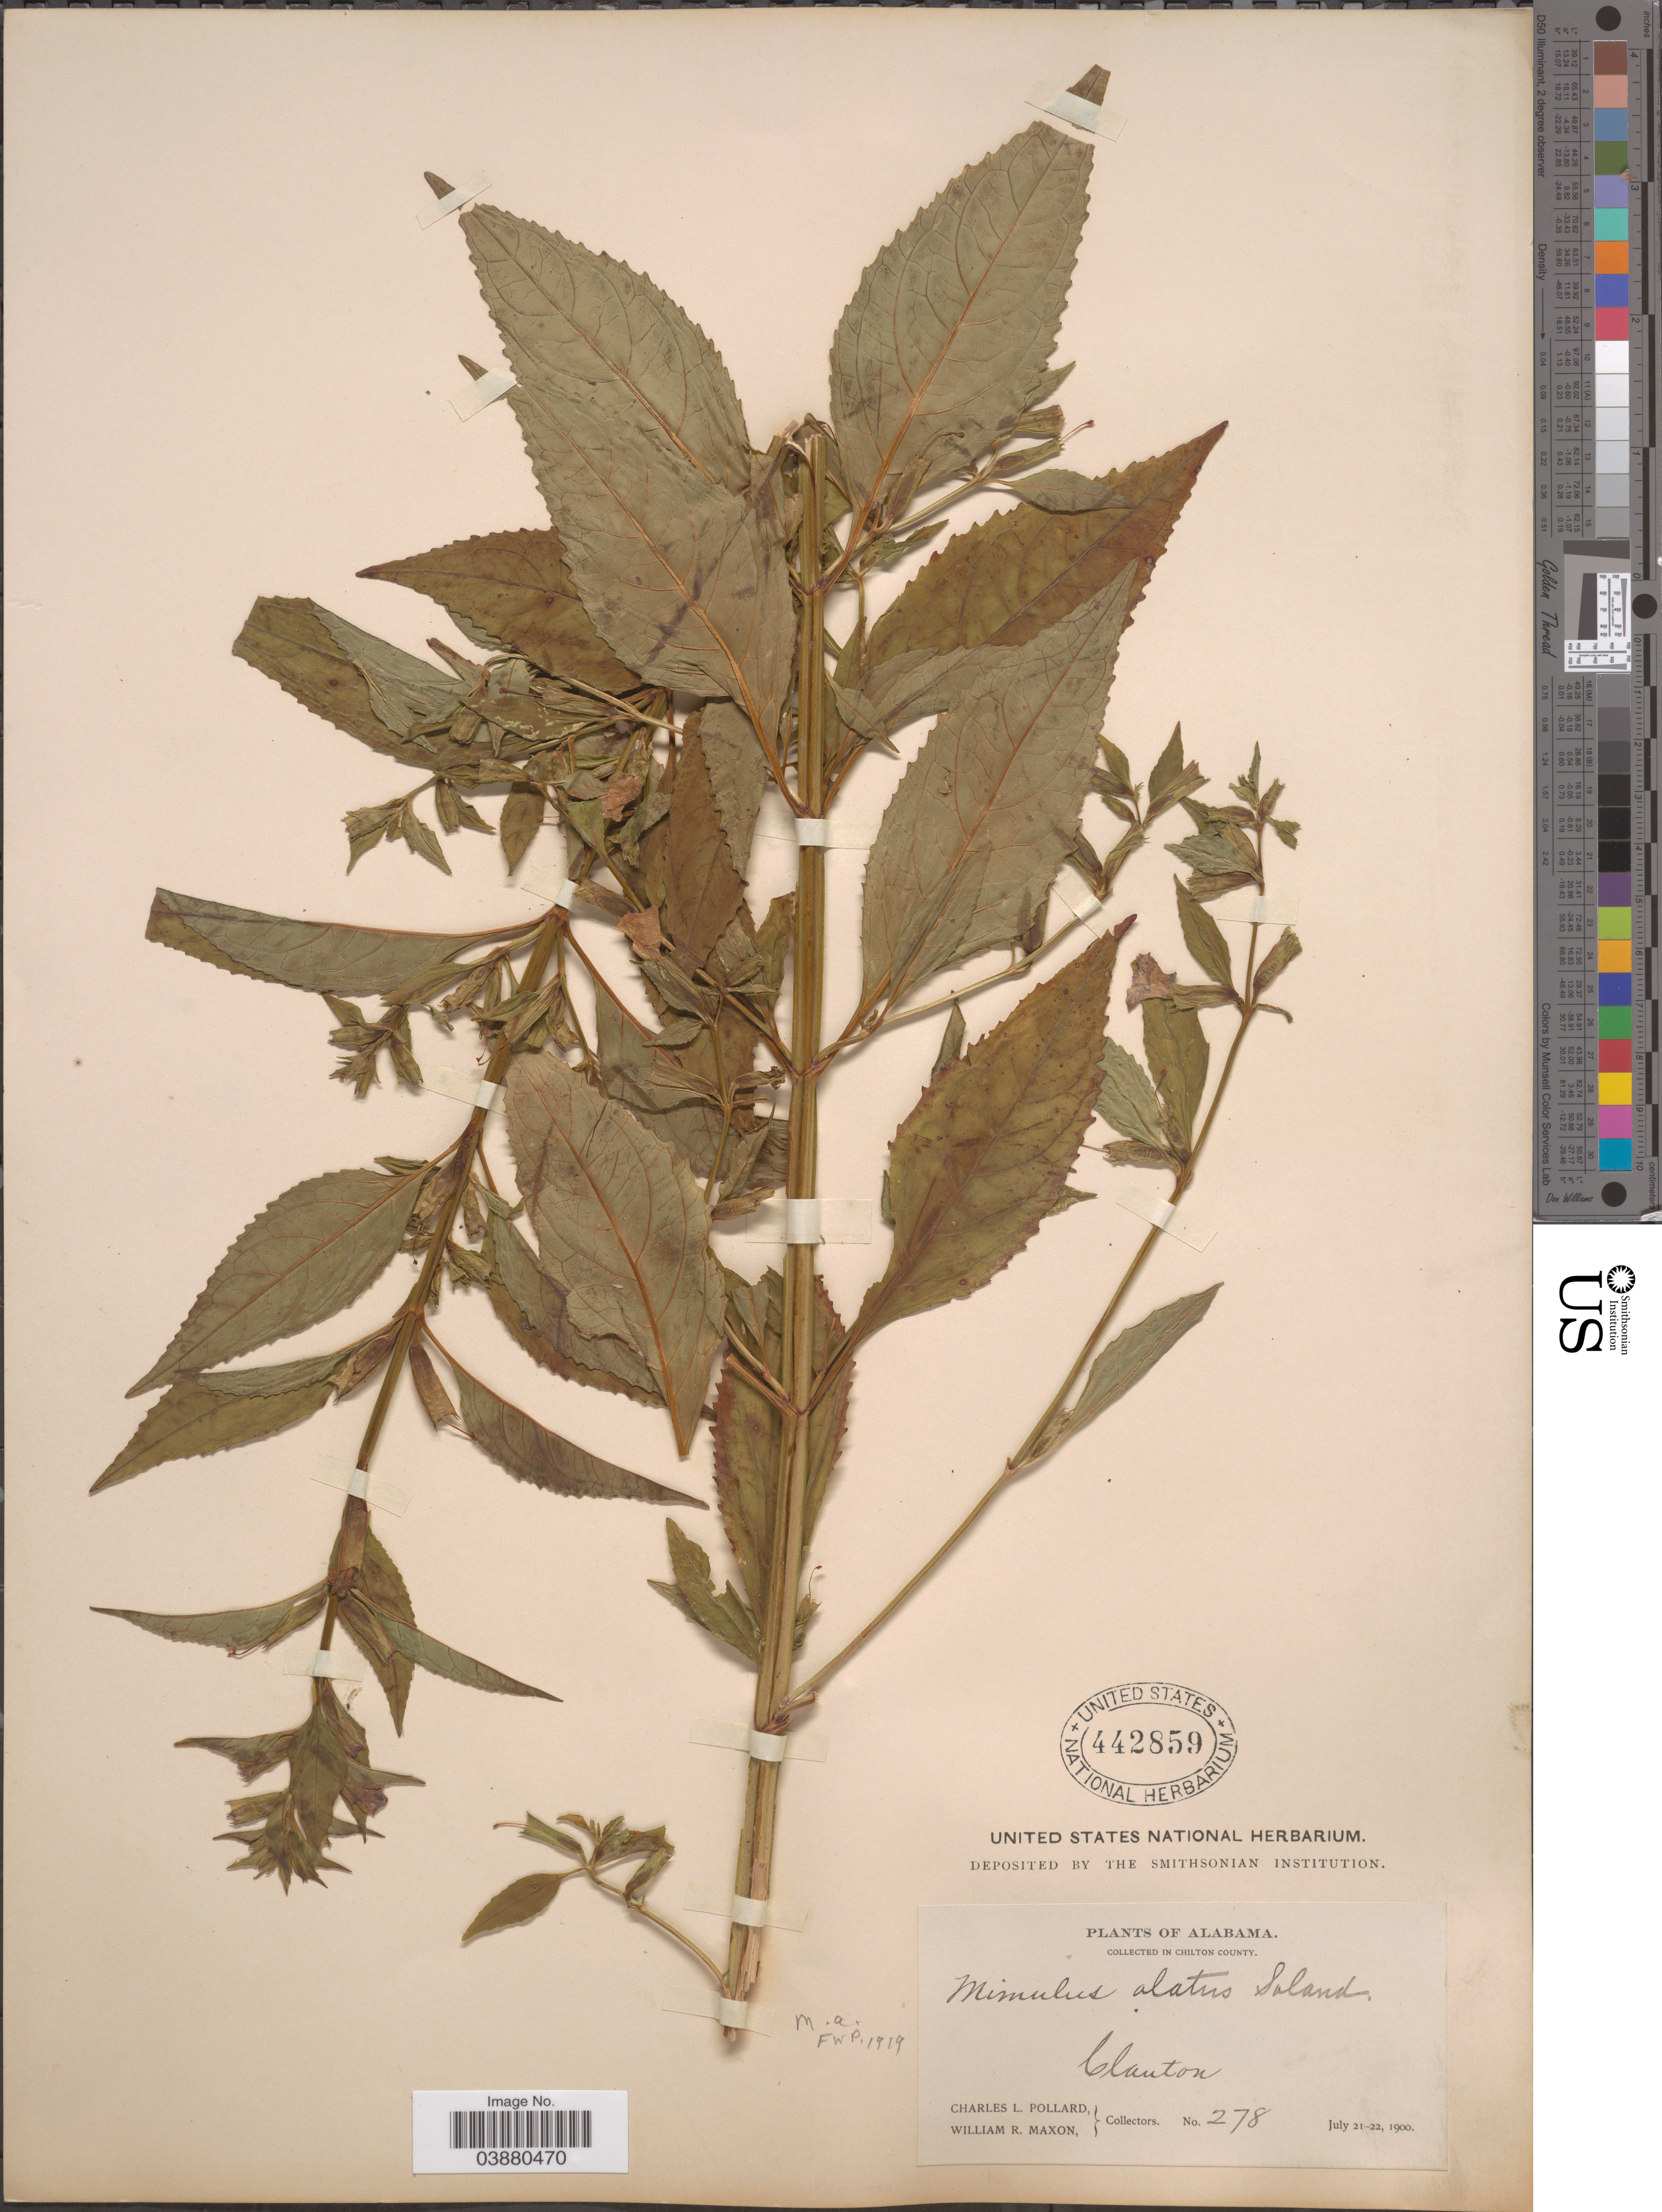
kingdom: Plantae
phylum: Tracheophyta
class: Magnoliopsida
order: Lamiales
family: Phrymaceae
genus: Mimulus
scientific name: Mimulus alatus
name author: Aiton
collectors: C. L. Pollard & W. R. Maxon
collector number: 278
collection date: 1900-07-21/1900-07-22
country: United States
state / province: Alabama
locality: Chilton County. Clanton.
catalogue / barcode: US 442859